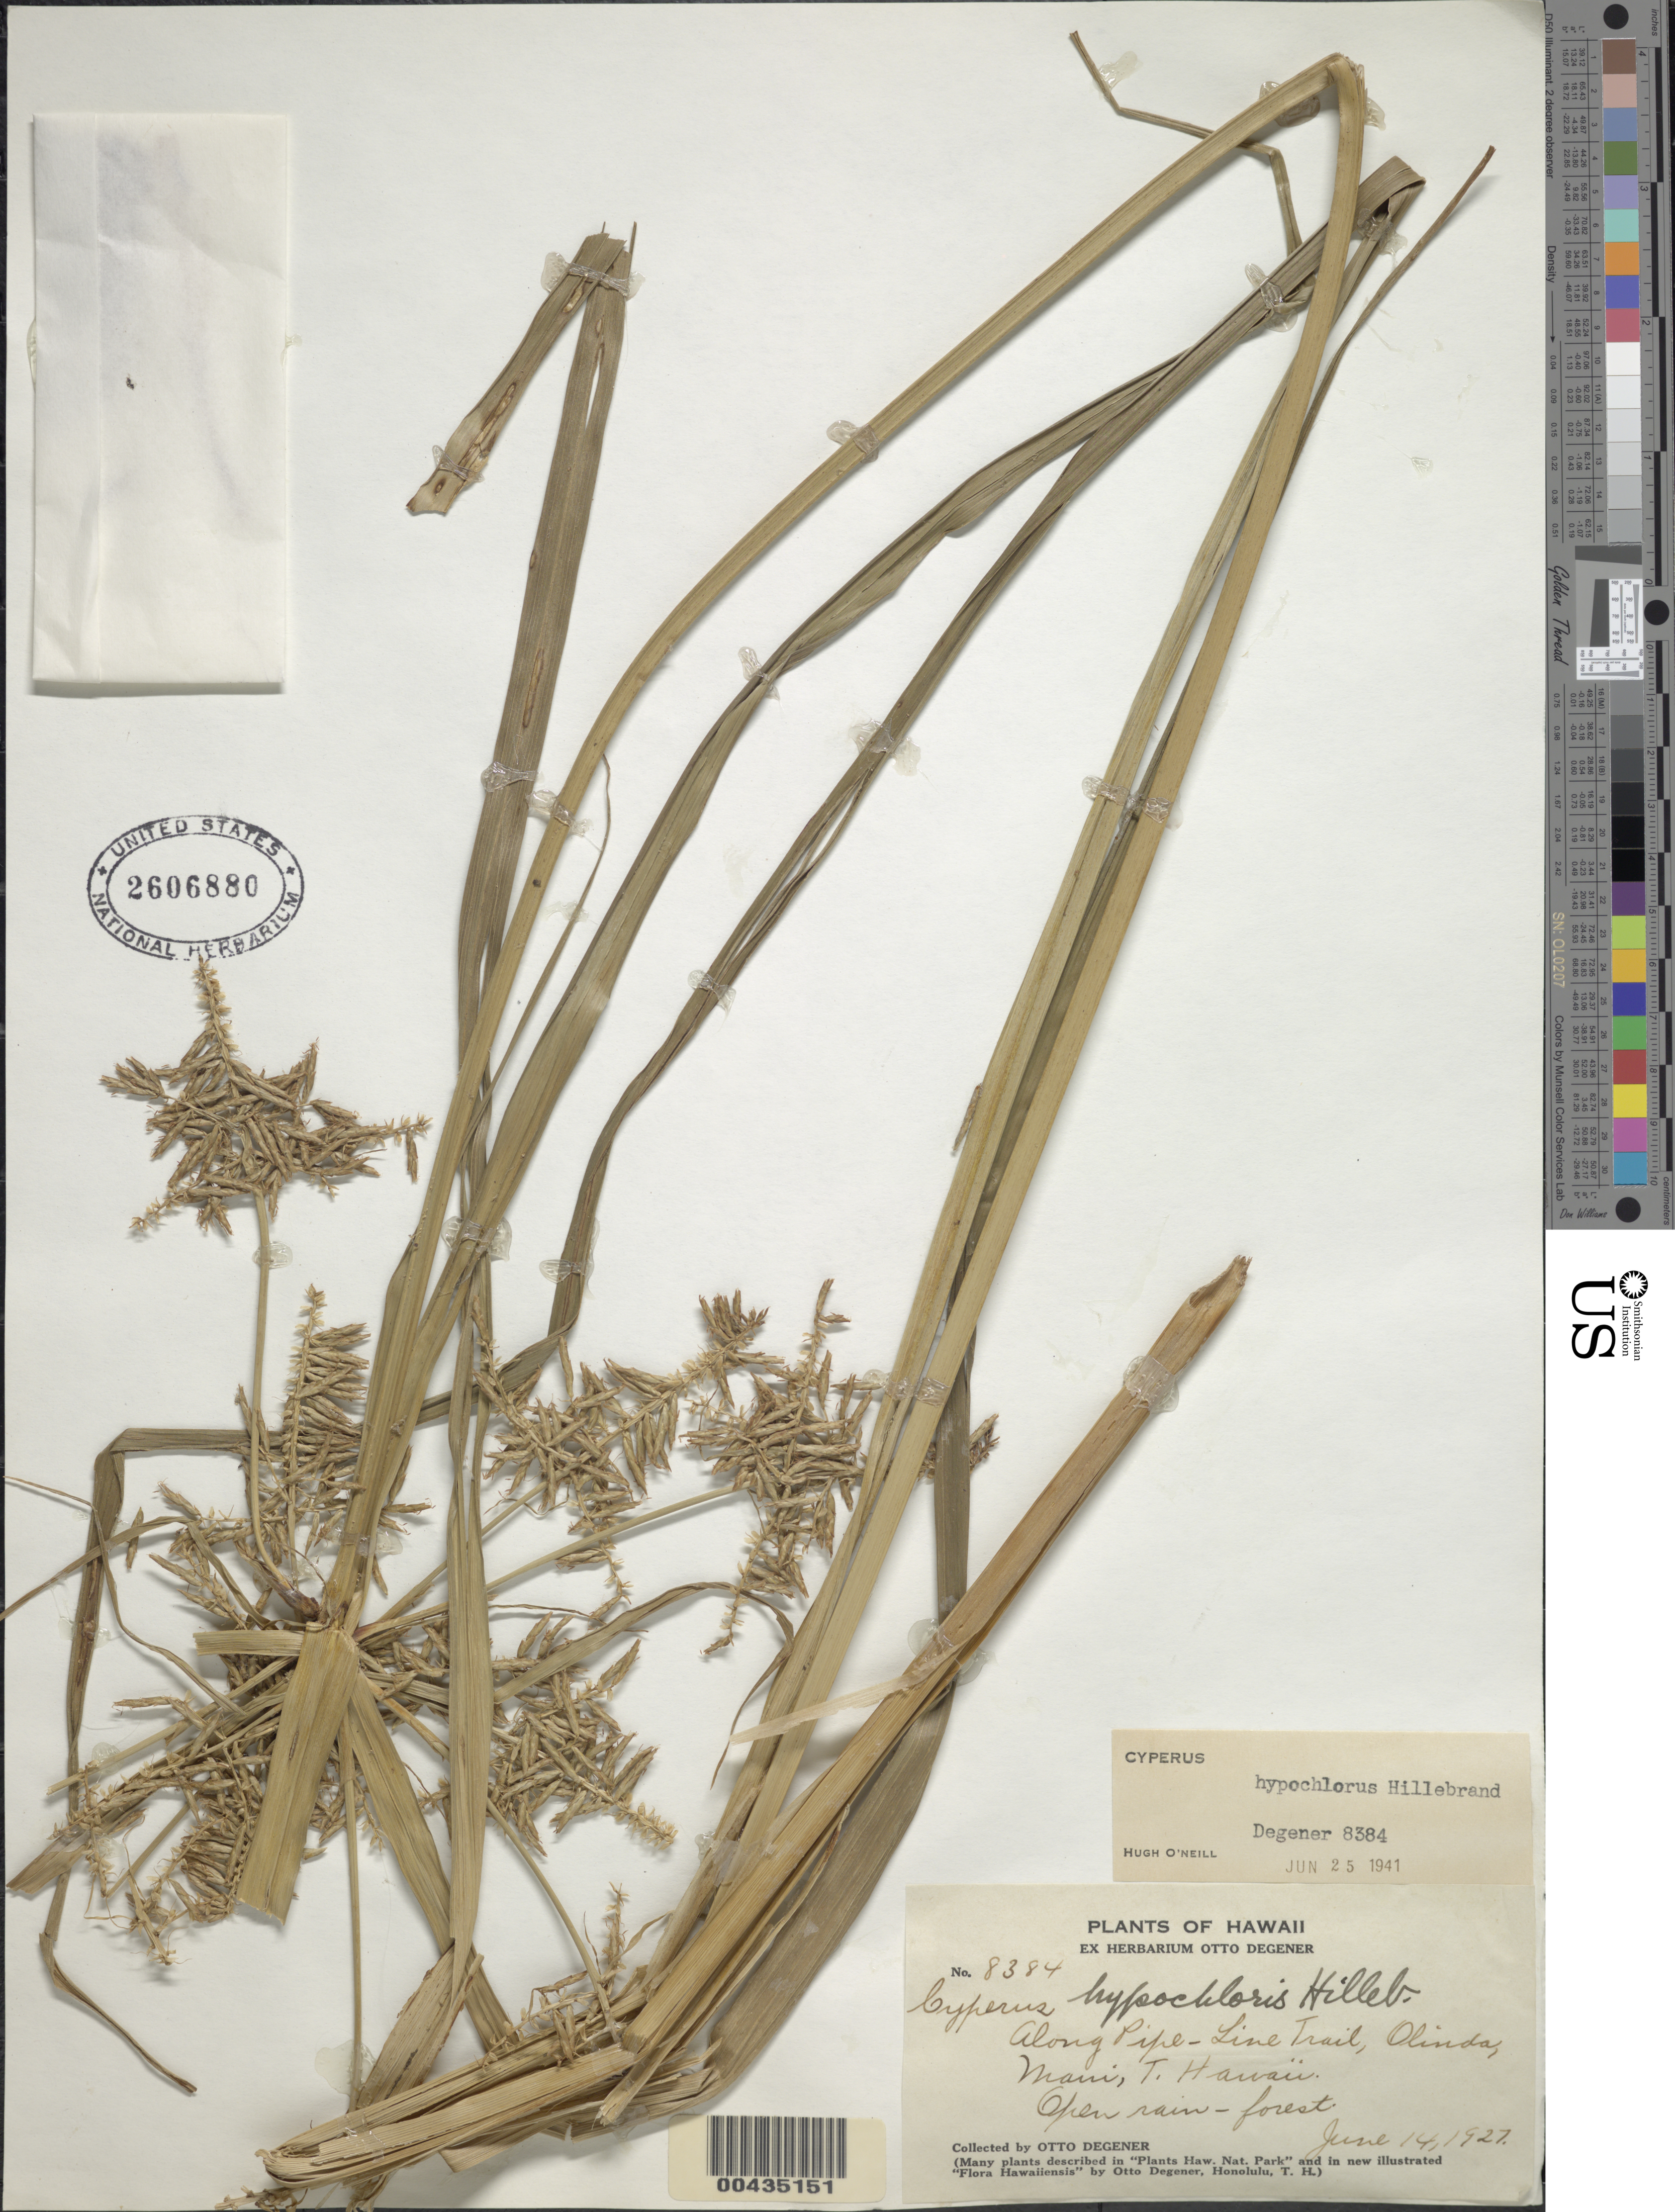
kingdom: Plantae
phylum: Tracheophyta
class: Liliopsida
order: Poales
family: Cyperaceae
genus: Cyperus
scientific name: Cyperus hypochlorus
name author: Hillebr.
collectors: O. Degener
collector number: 8384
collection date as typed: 14 Jun 1927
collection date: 1927-06-14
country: United States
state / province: Hawaii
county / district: Maui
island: Maui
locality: Along Pipe-Line Trail, Olinda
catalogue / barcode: US 2606880